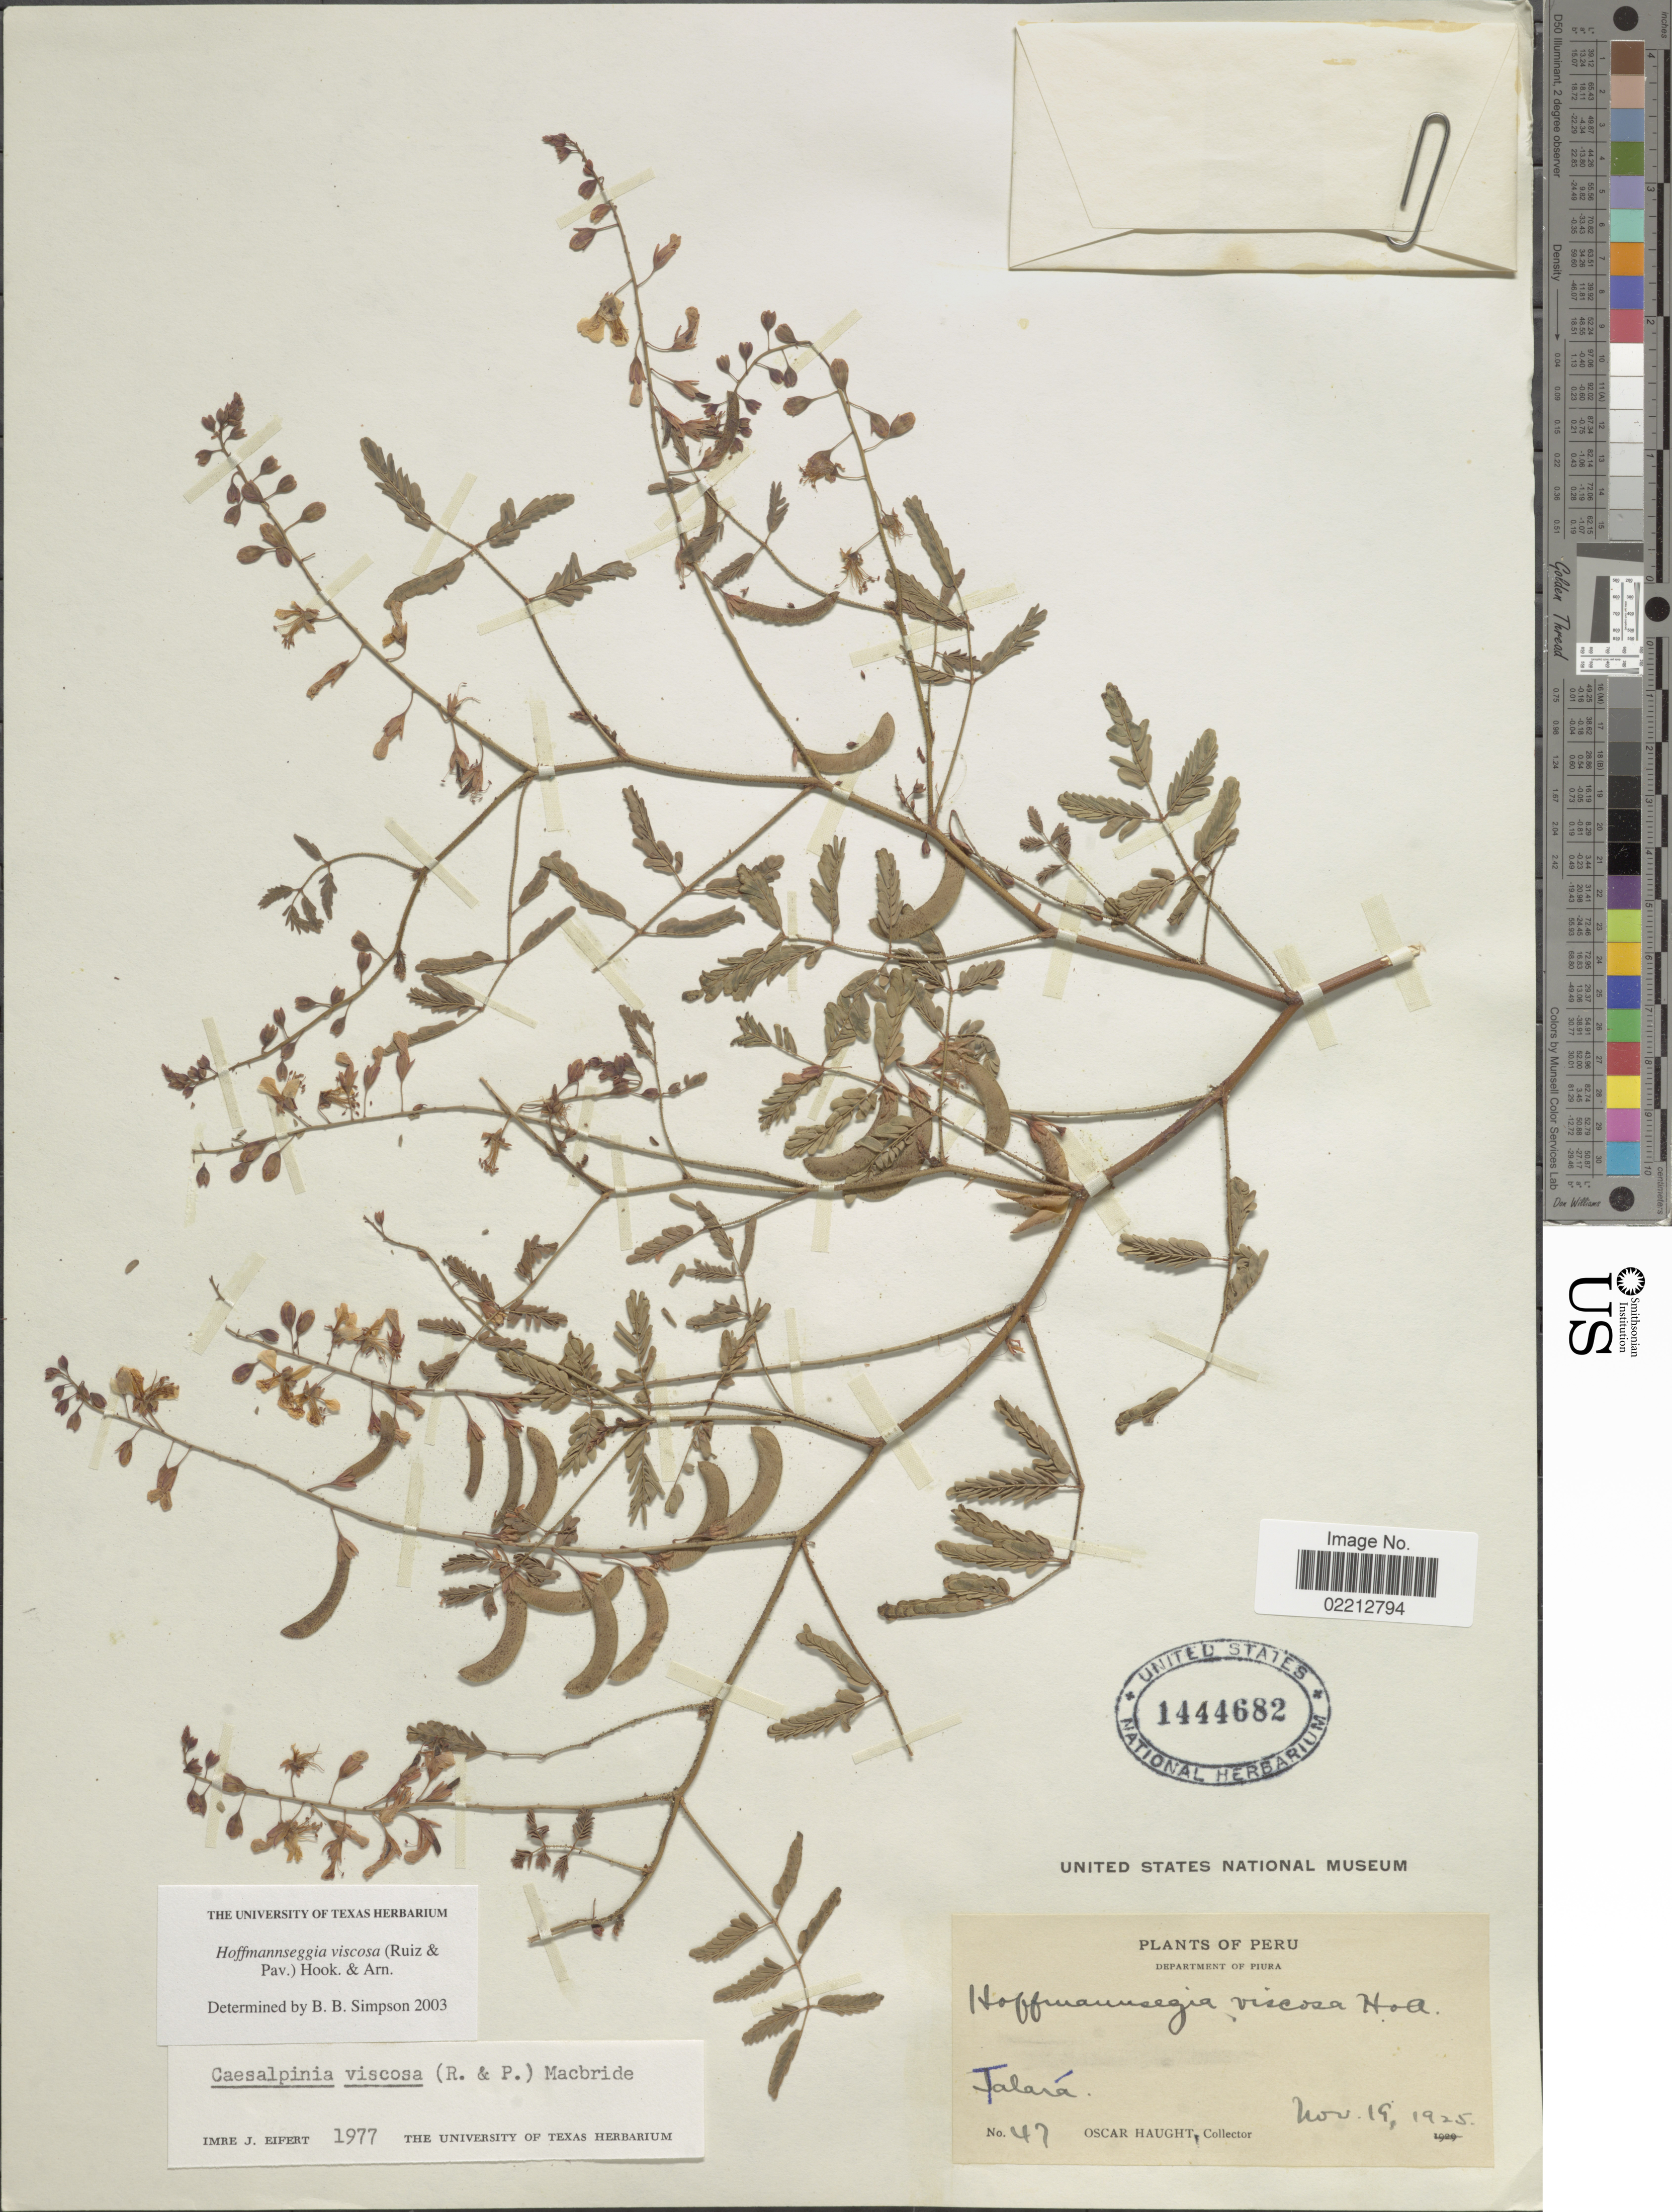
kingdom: Plantae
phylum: Tracheophyta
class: Magnoliopsida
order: Fabales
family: Fabaceae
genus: Hoffmannseggia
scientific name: Hoffmannseggia viscosa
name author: Hook. & Arn.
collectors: O. L. Haught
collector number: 47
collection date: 1925-11-19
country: Peru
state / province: Piura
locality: Talara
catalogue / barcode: US 1444682